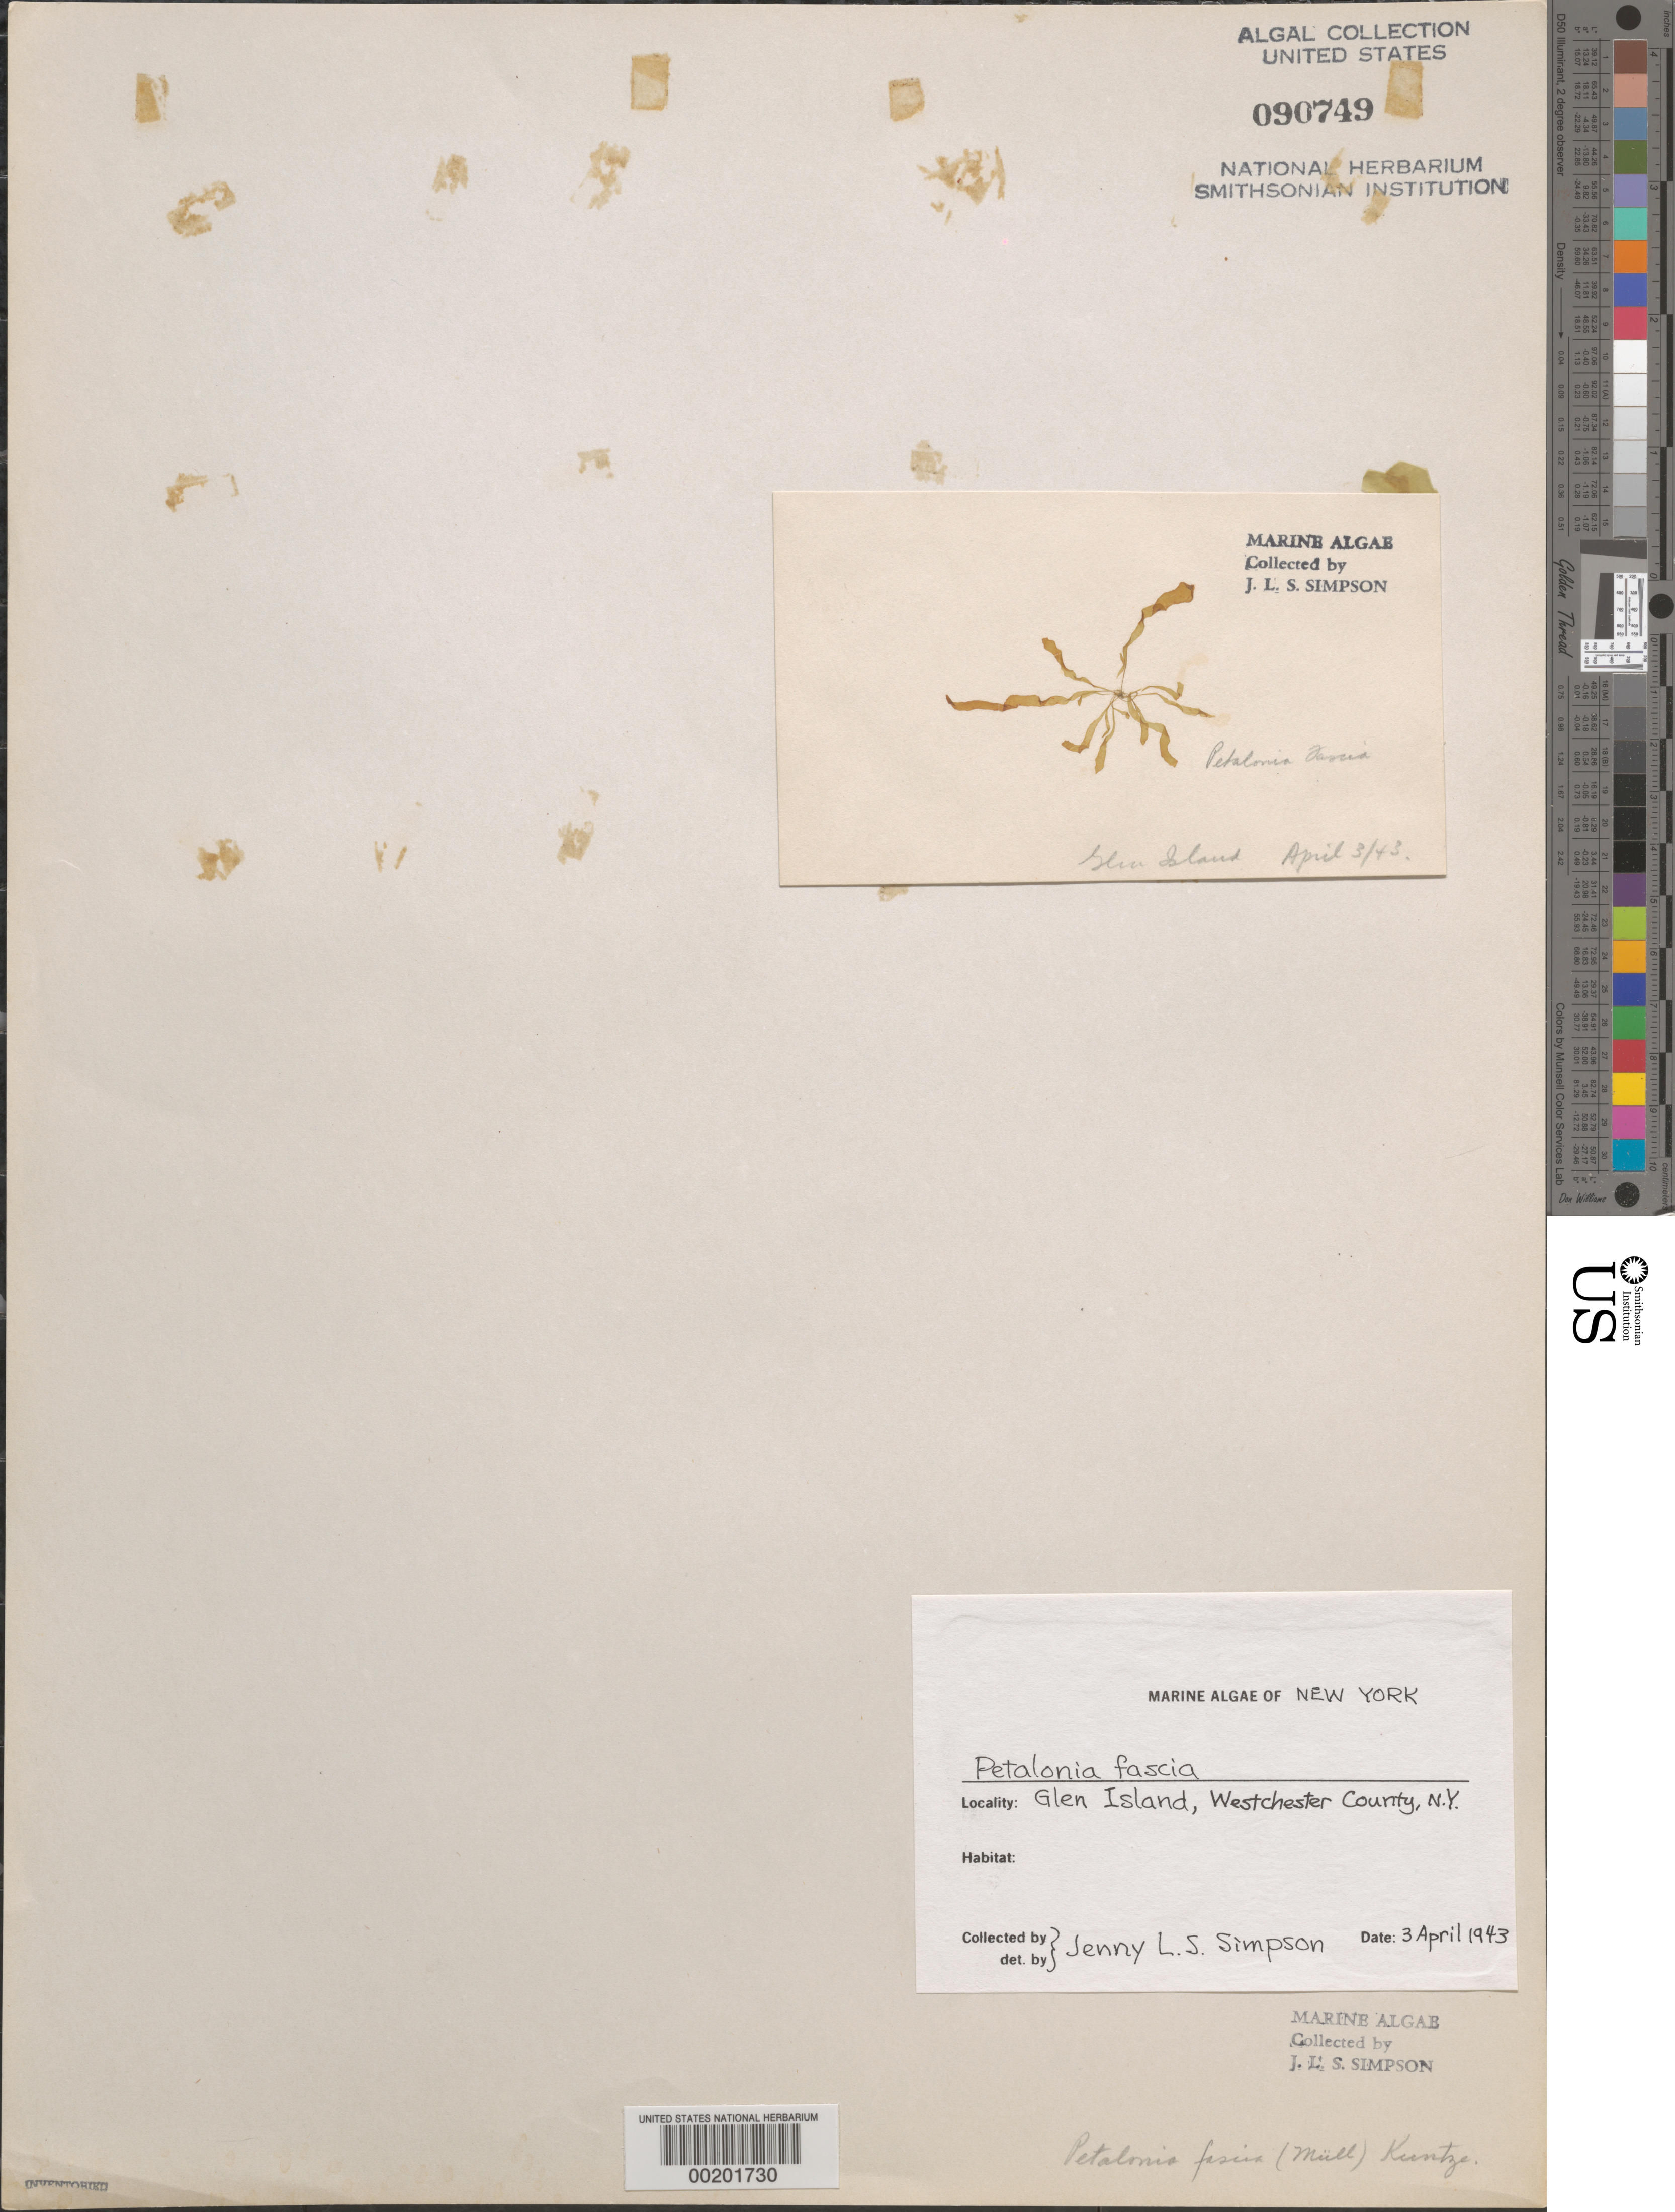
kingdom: Chromista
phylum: Ochrophyta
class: Phaeophyceae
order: Scytosiphonales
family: Scytosiphonaceae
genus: Petalonia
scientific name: Petalonia fascia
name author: (O.F. Müller) Kuntze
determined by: Simpson, J. L. S.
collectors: J. Simpson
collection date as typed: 03 Apr 1943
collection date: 1943-04-03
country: United States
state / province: New York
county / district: Westchester County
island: Glen Island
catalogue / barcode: US 90749